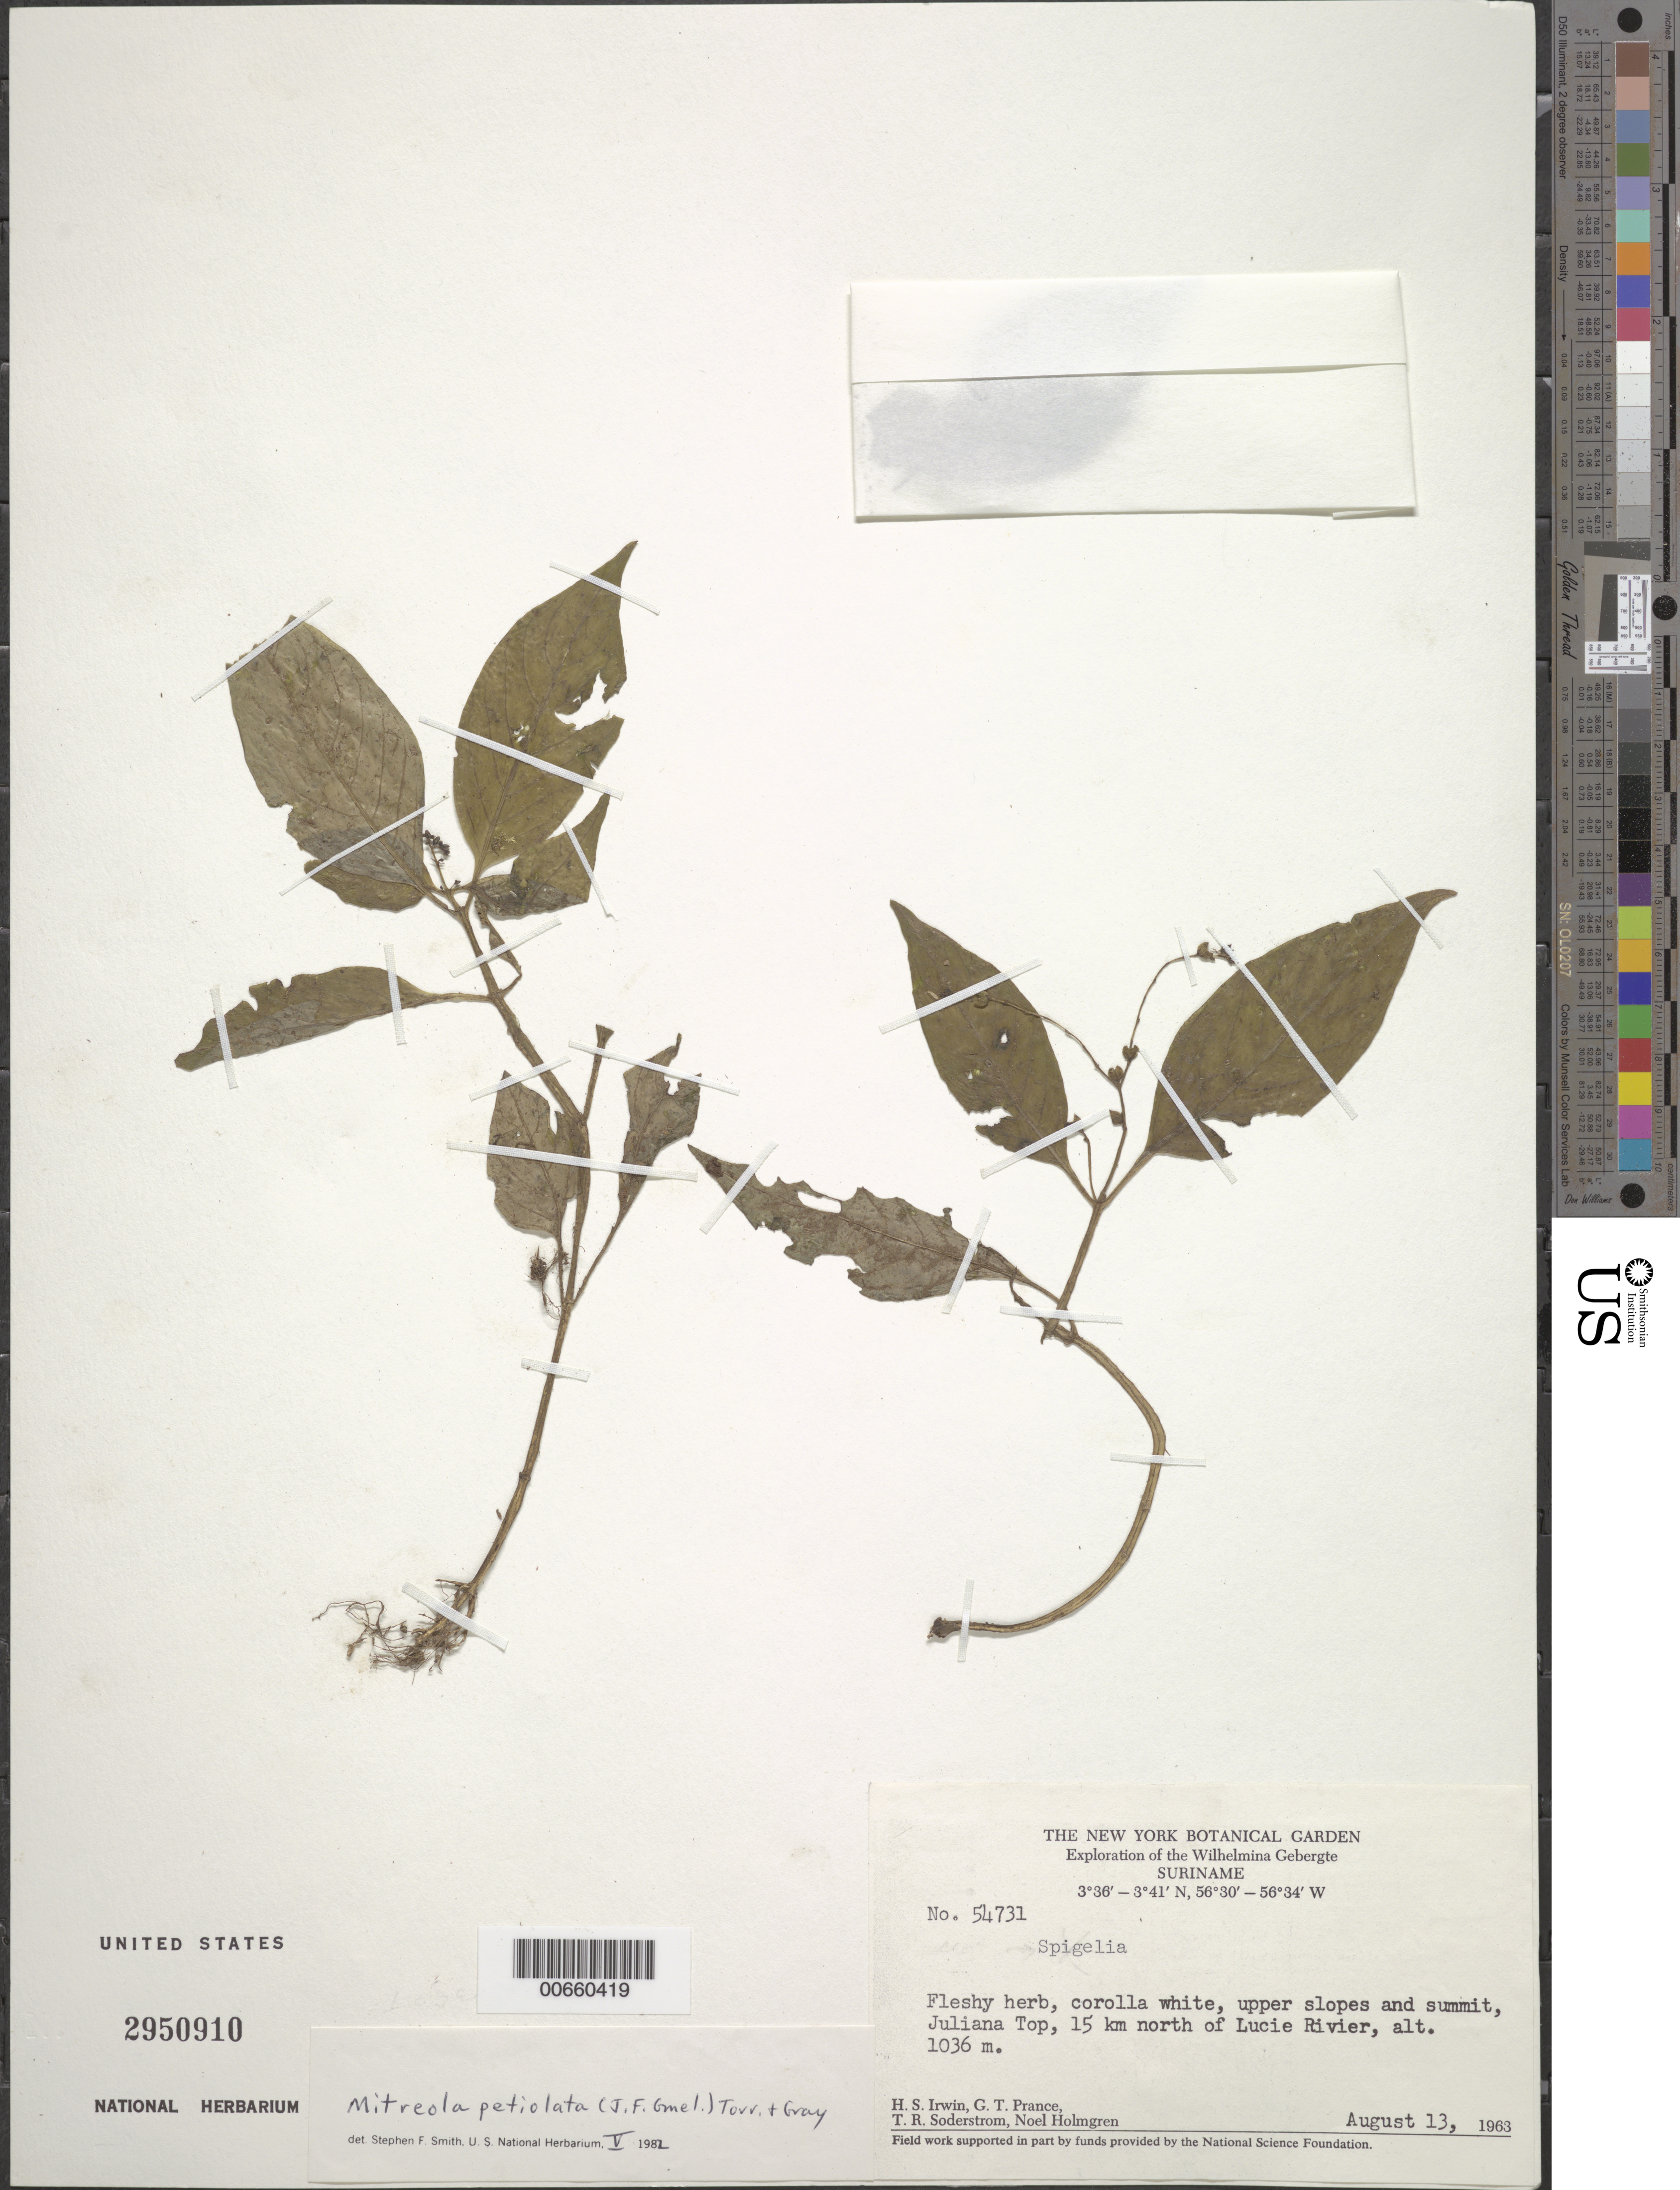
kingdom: Plantae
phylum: Tracheophyta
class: Magnoliopsida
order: Gentianales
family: Loganiaceae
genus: Mitreola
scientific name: Mitreola petiolata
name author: (J.F. Gmel.) Torr. & A. Gray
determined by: Smith, Stephen F., (US), NMNH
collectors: H. Irwin, G. T. Prance, T. R. Soderstrom & N. H. Holmgren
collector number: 54731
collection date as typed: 13-Aug-63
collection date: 1963-08-13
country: Suriname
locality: Juliana Top, 14 km N of Lucie R., Wilhelmina Gebergte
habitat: Upper slopes and summit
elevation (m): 1036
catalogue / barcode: US 2950910